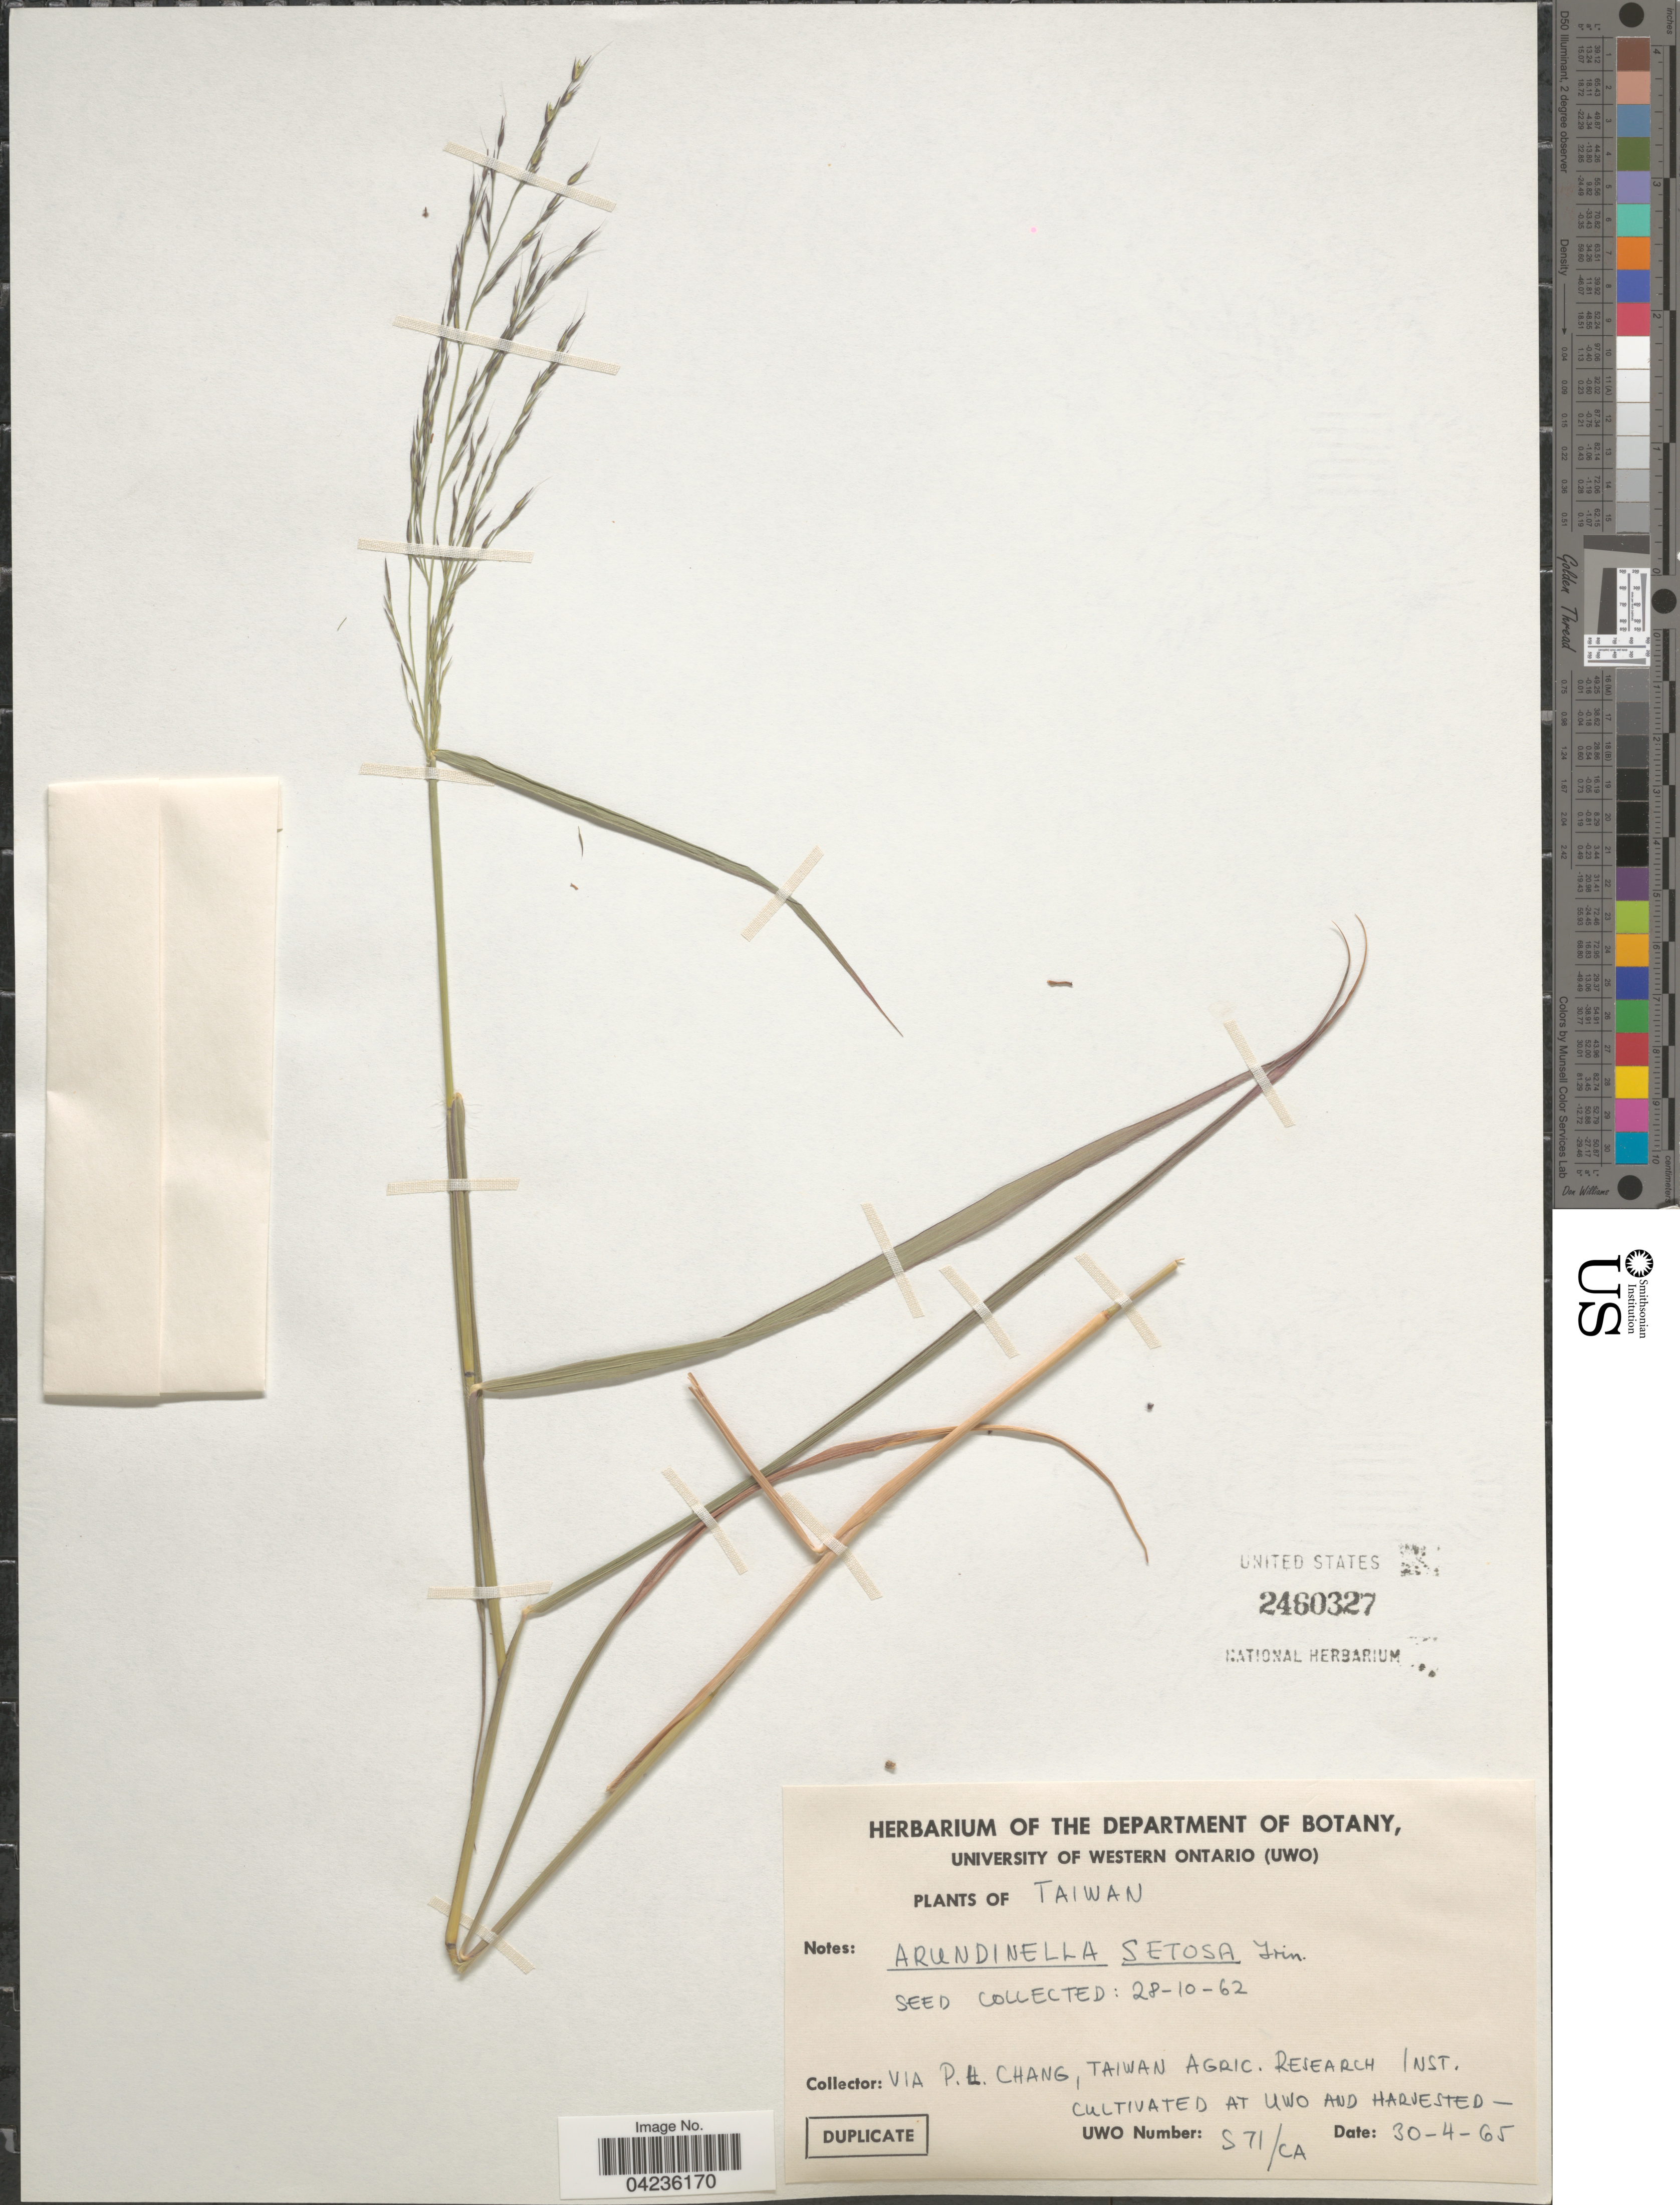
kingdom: Plantae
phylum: Tracheophyta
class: Liliopsida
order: Poales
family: Poaceae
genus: Arundinella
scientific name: Arundinella setosa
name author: Trin.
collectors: University of Western Ontario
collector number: S71/CA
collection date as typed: Transcribed d/m/y: 30/4/65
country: Canada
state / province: Ontario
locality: Via P. L. Chang, Taiwan Agric. Research Inst. Cultivated at UWO and harvested.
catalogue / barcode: US 2460327